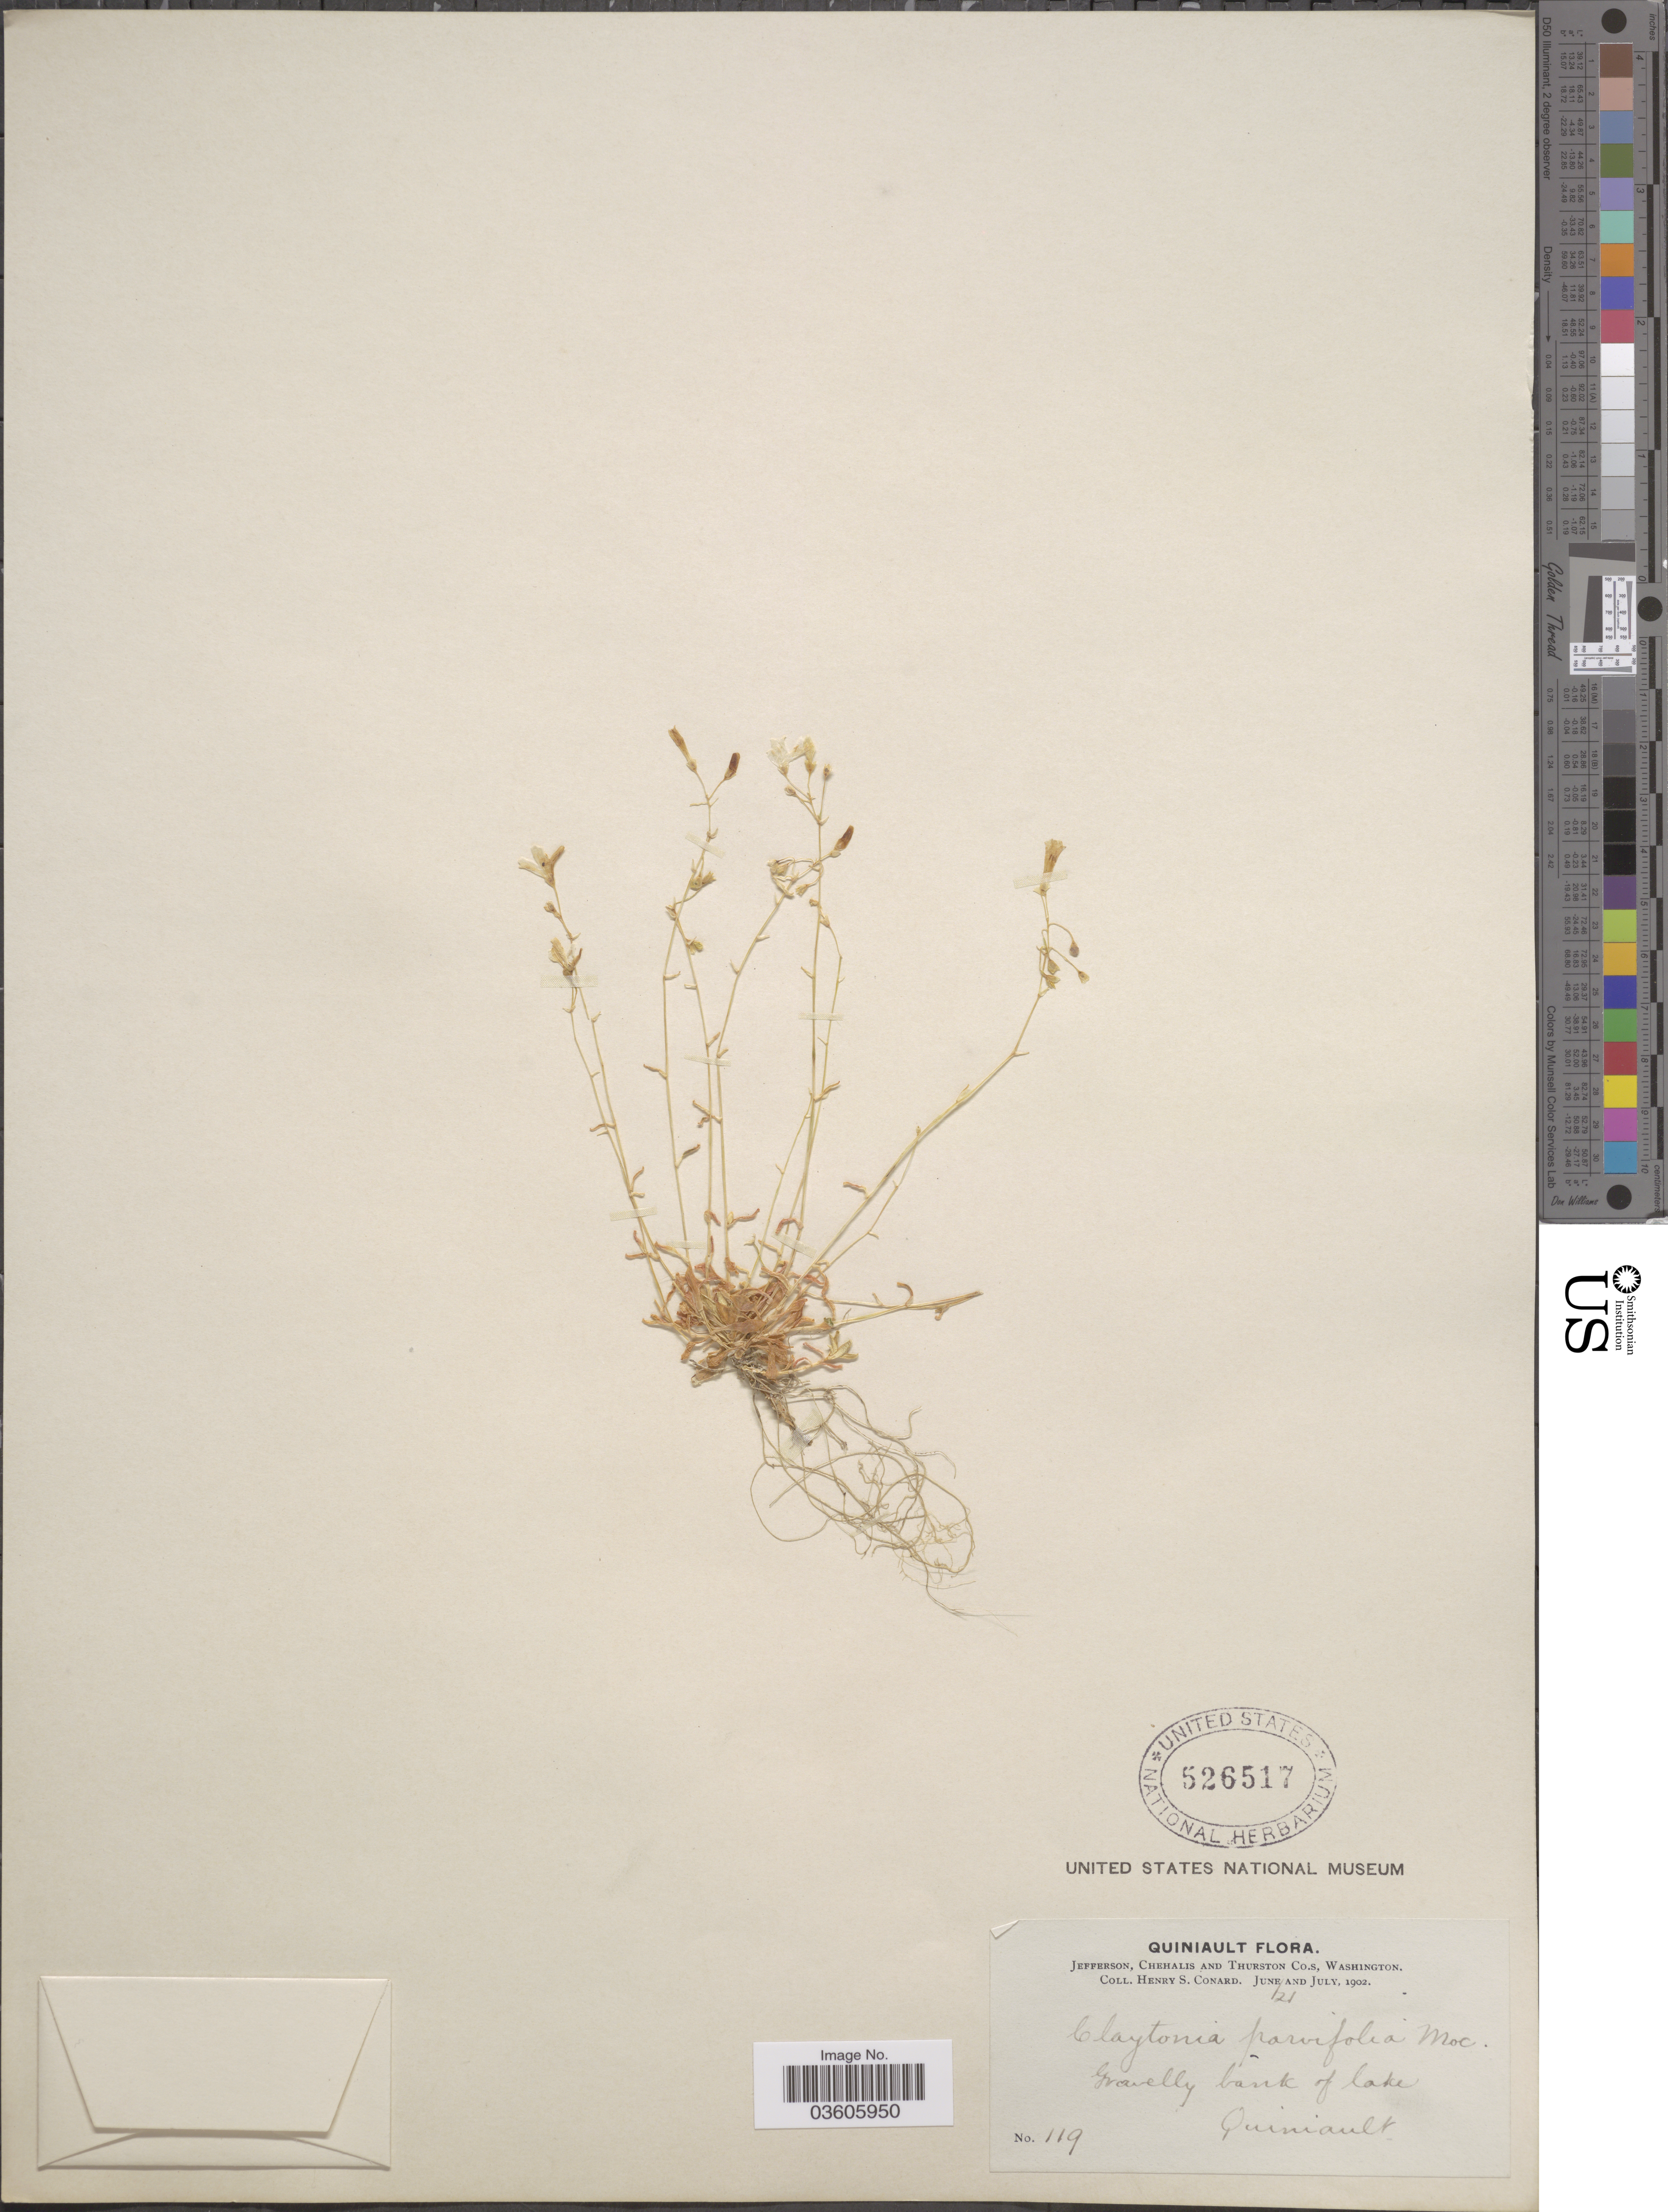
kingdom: Plantae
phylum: Tracheophyta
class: Magnoliopsida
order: Caryophyllales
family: Montiaceae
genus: Montia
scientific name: Montia parvifolia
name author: (Moc. ex DC.) Greene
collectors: H. S. Conard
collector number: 119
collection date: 1902-06-21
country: United States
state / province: California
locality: Quiniault. Jefferson, Chehalis and Thurston Co.s. Gravelly bank of lake.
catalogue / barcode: US 526517